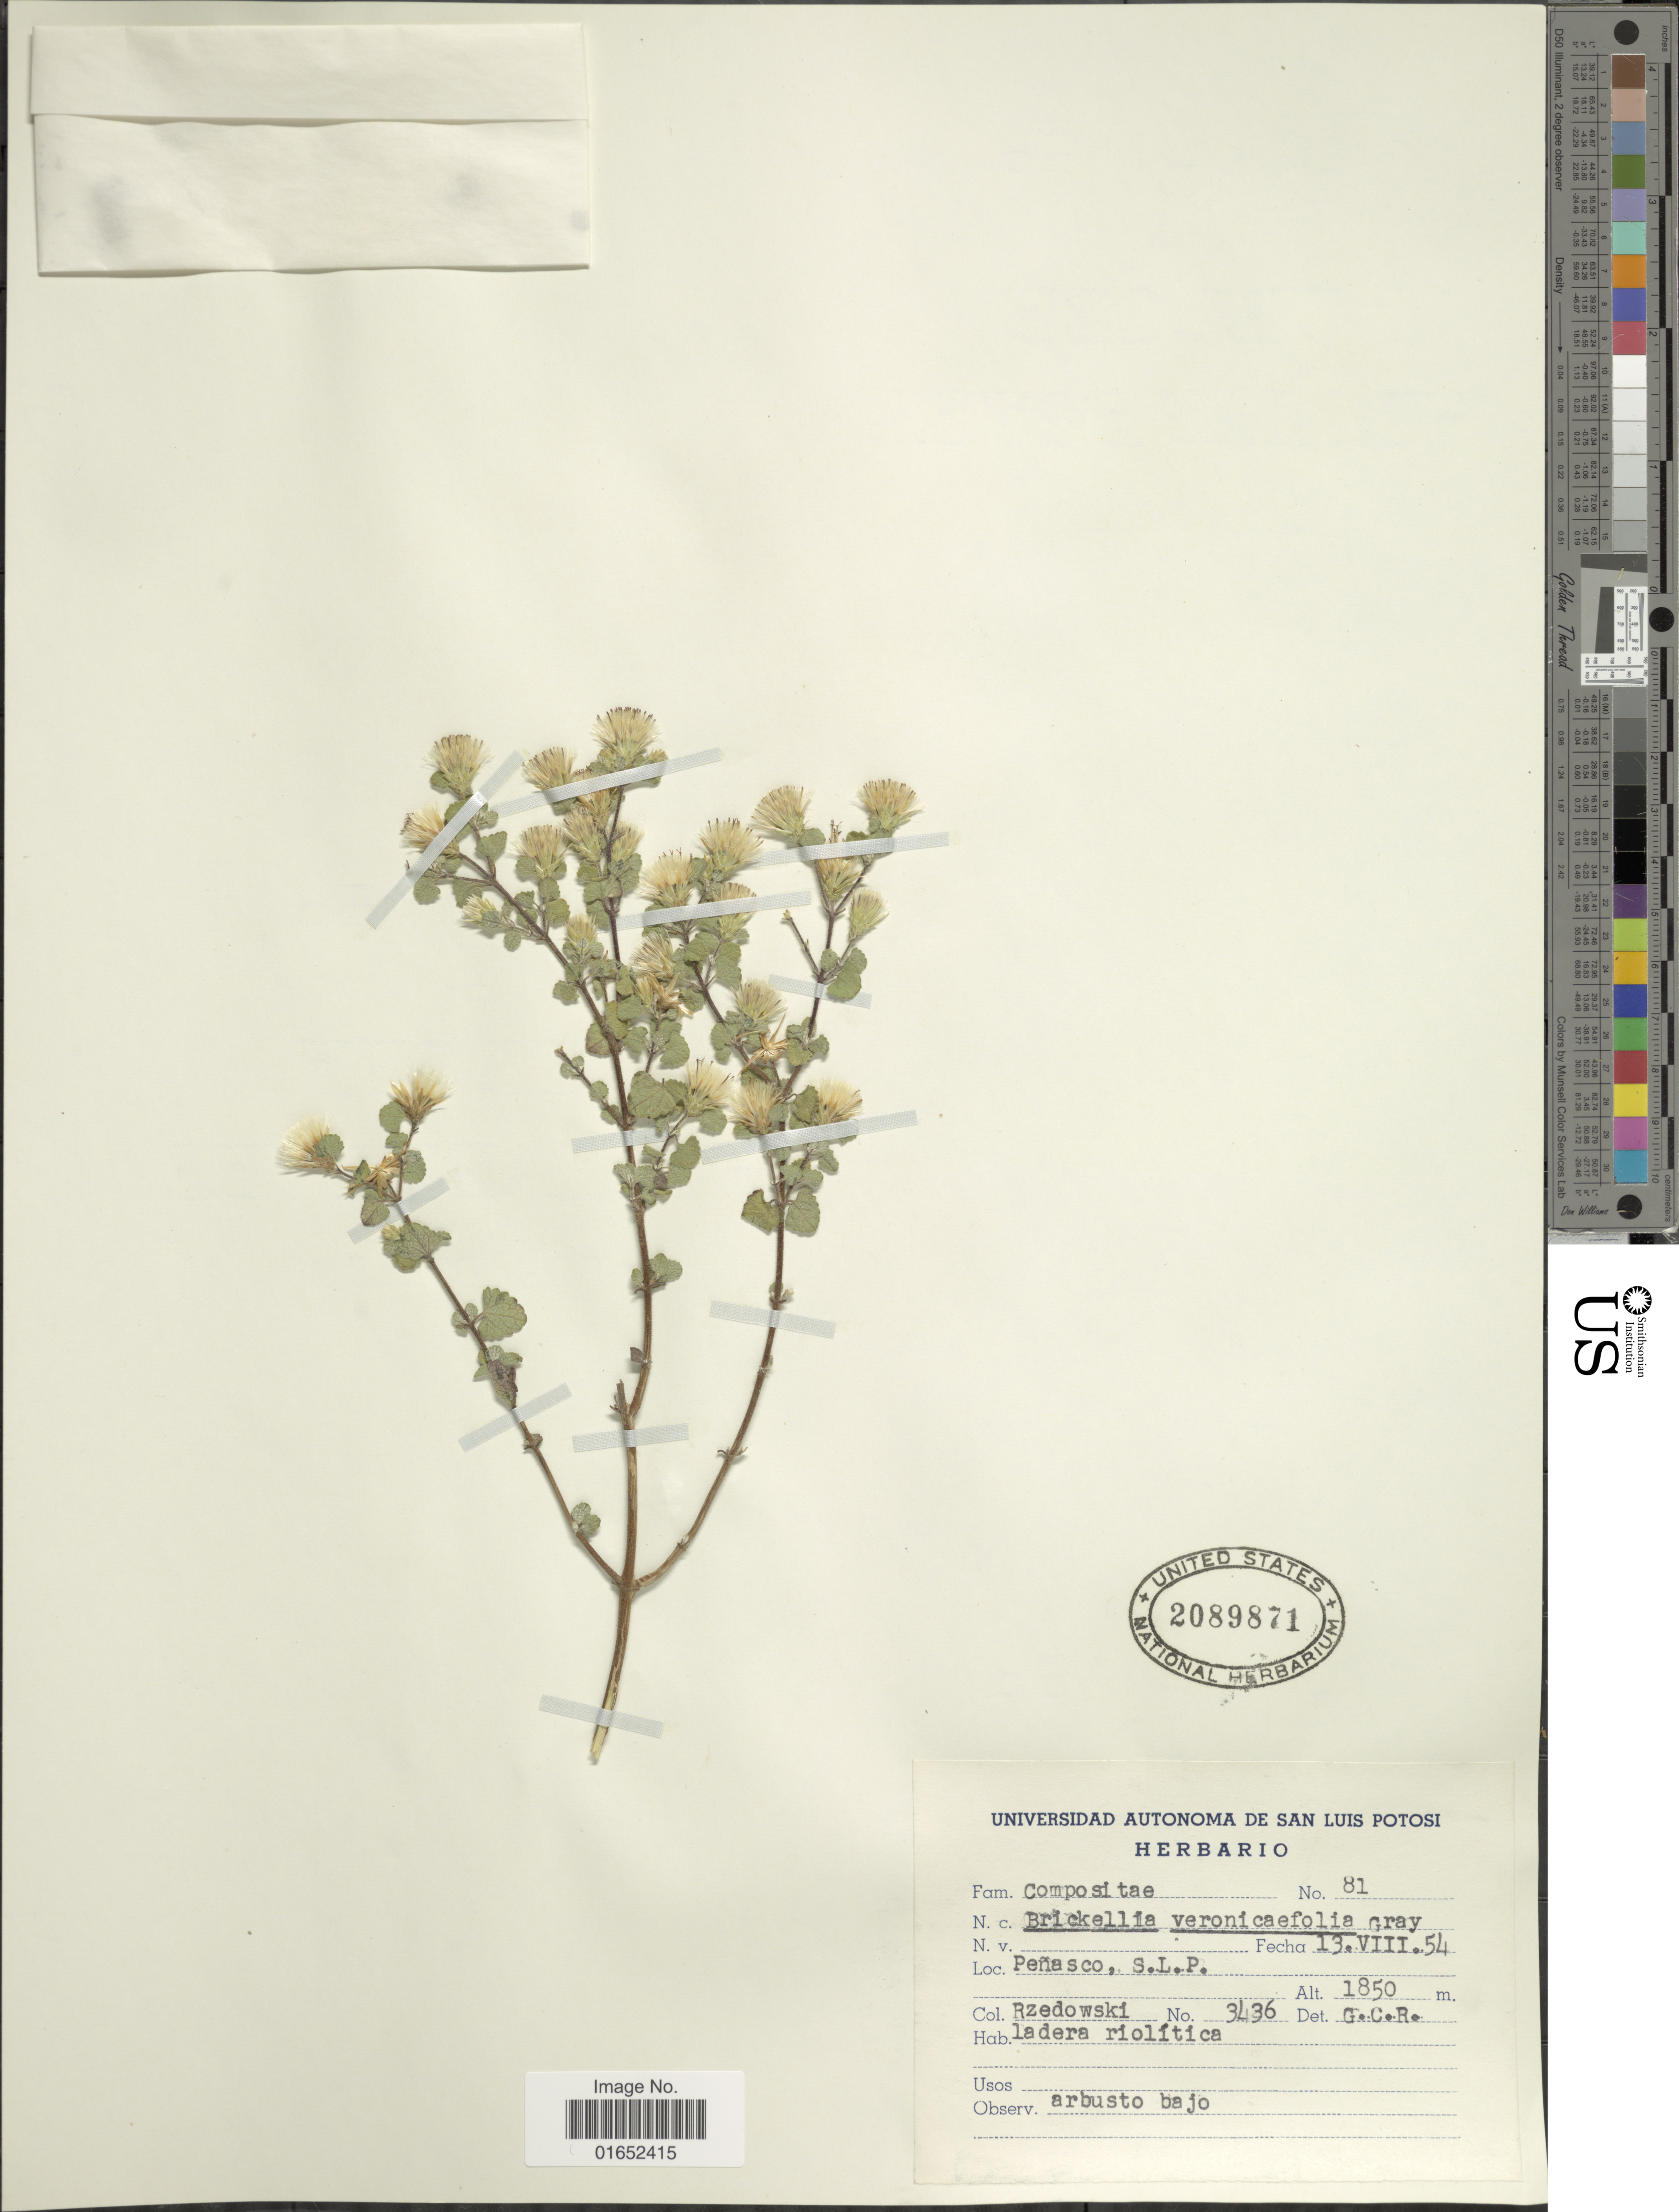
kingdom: Plantae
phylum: Tracheophyta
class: Magnoliopsida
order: Asterales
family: Asteraceae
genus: Brickellia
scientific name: Brickellia veronicaefolia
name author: (Kunth) A. Gray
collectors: Rzedowski, --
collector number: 3436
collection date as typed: Transcribed d/m/y: 13/8/54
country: Mexico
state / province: San Luis Potosí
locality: Peñasco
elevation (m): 1850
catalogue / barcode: US 2089871